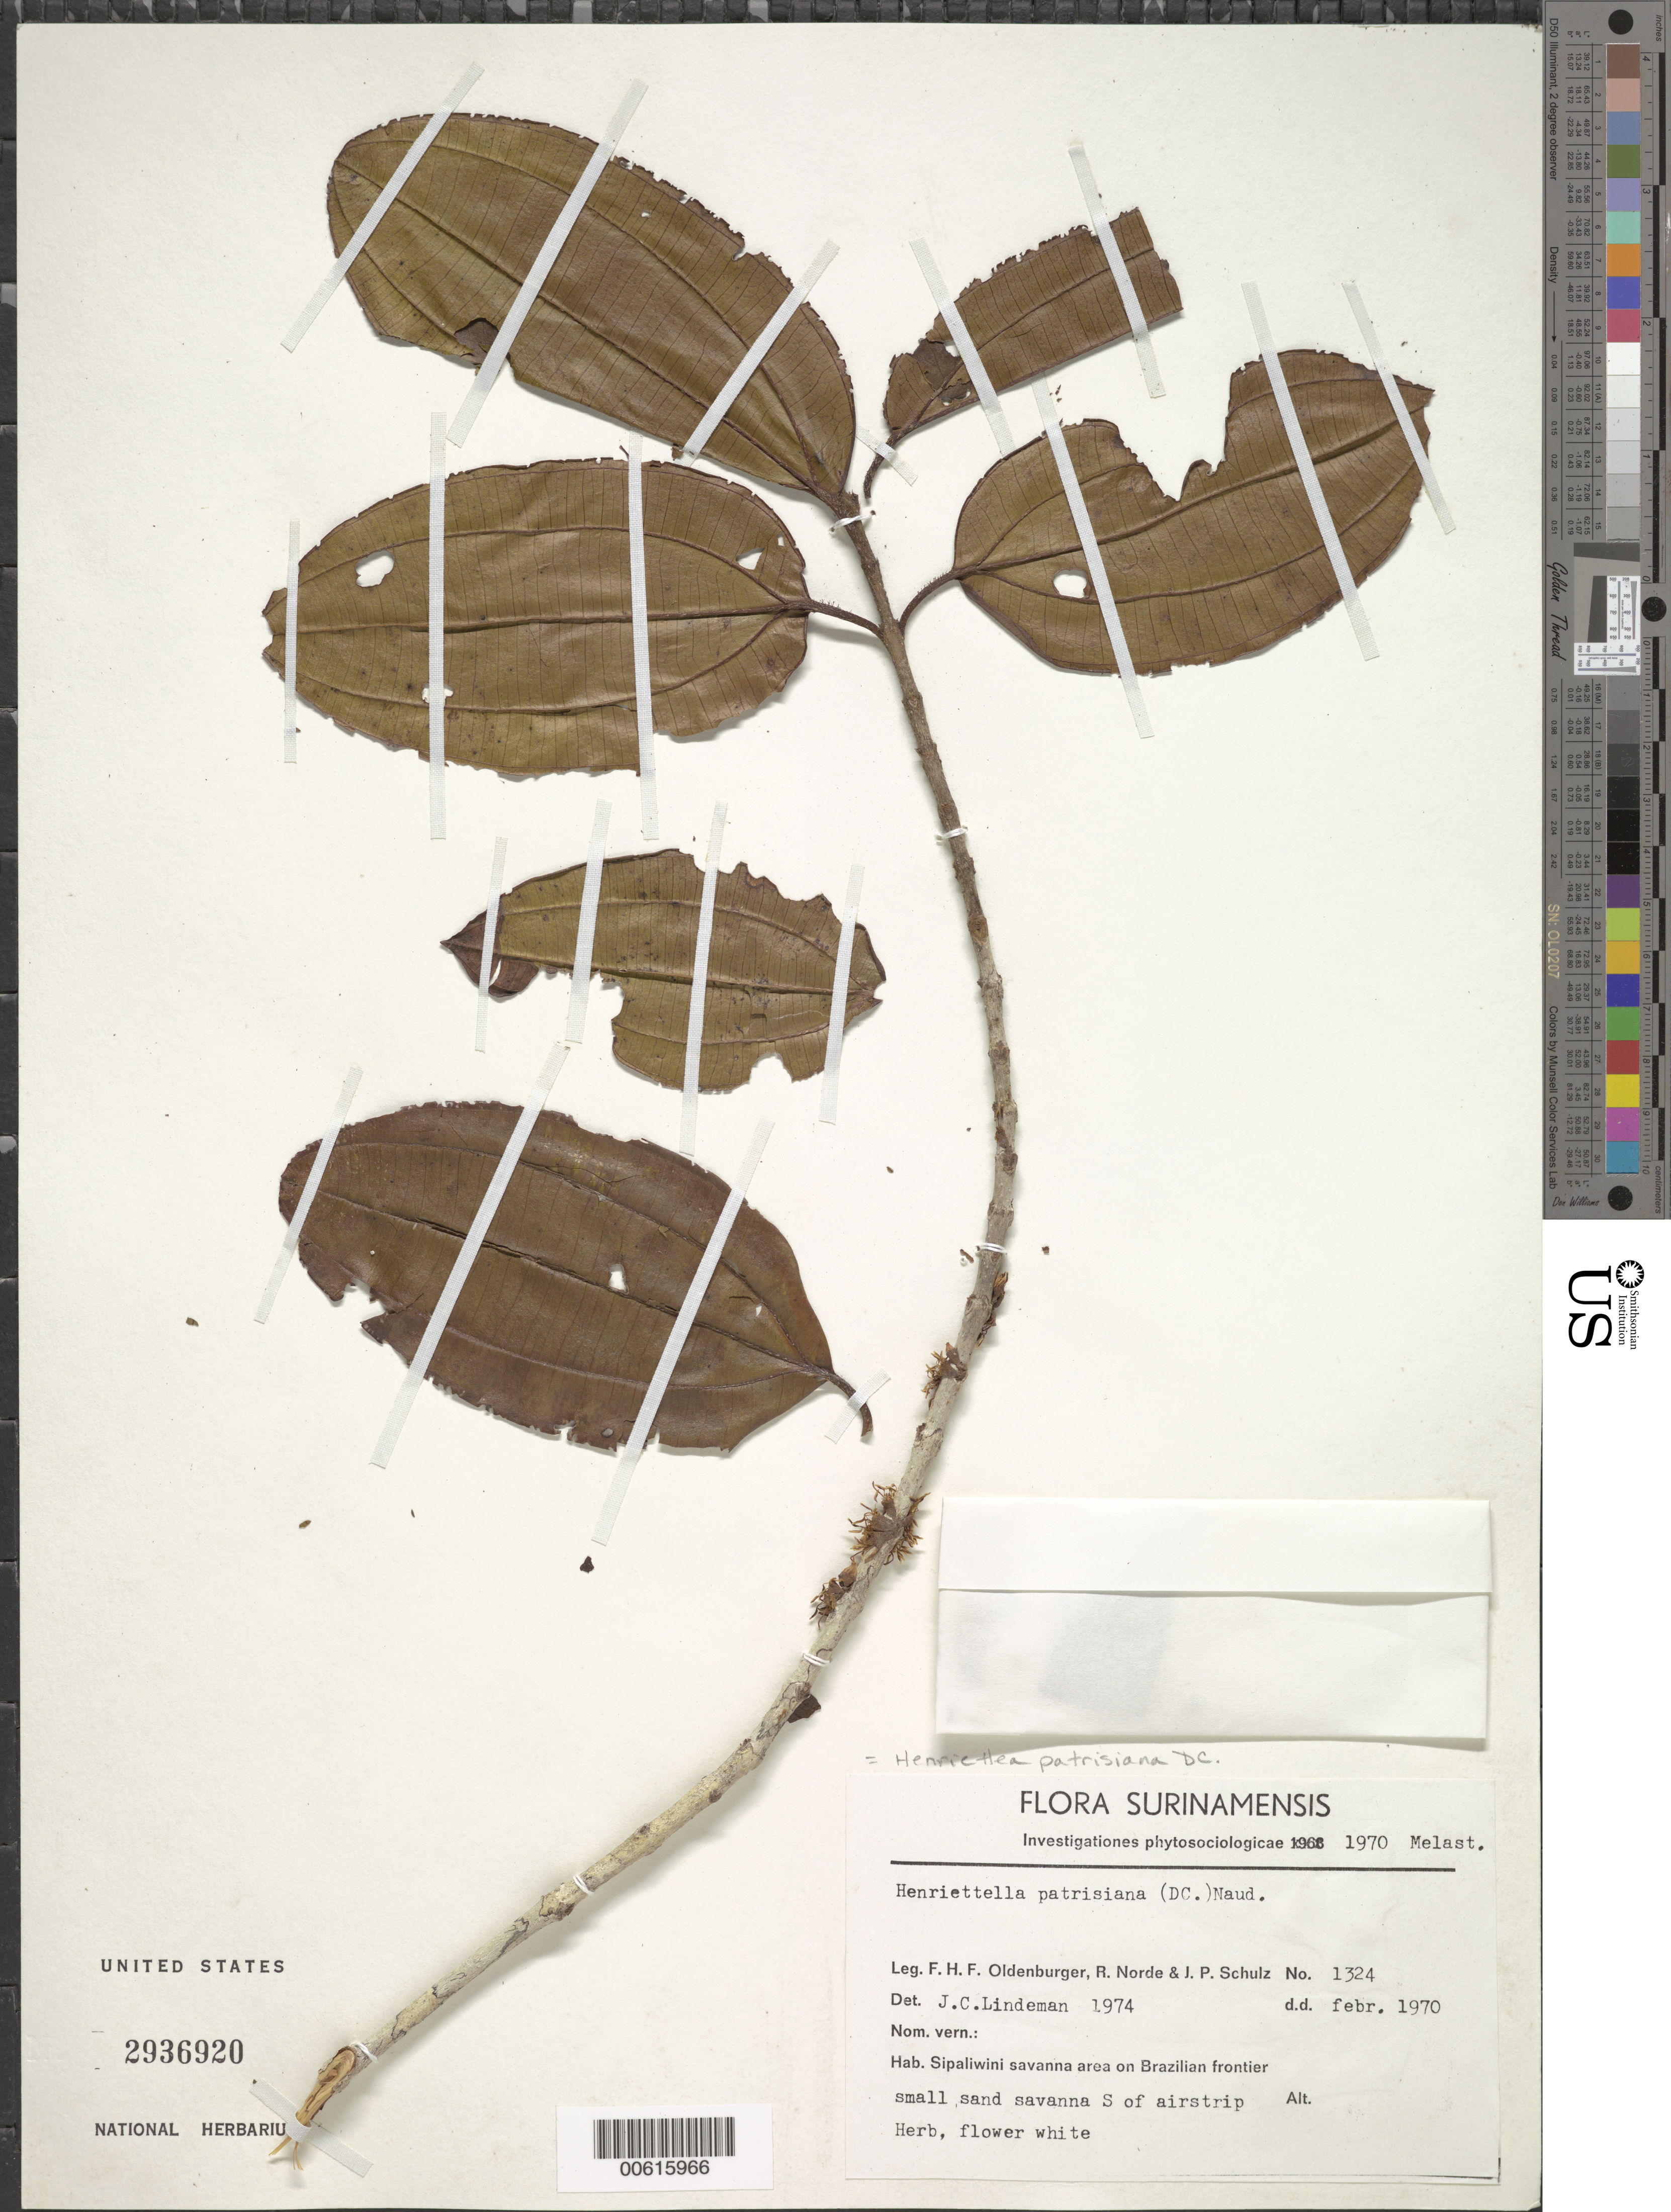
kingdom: Plantae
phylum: Tracheophyta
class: Magnoliopsida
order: Myrtales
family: Melastomataceae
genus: Henriettea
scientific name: Henriettea patrisiana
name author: DC.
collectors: F. Oldenburger, R. Norde & J. P. Schulz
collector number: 1324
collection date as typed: Feb-70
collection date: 1970-02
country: Suriname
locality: Sipaliwini Savanna, Brazilian frontier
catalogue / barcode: US 2936920